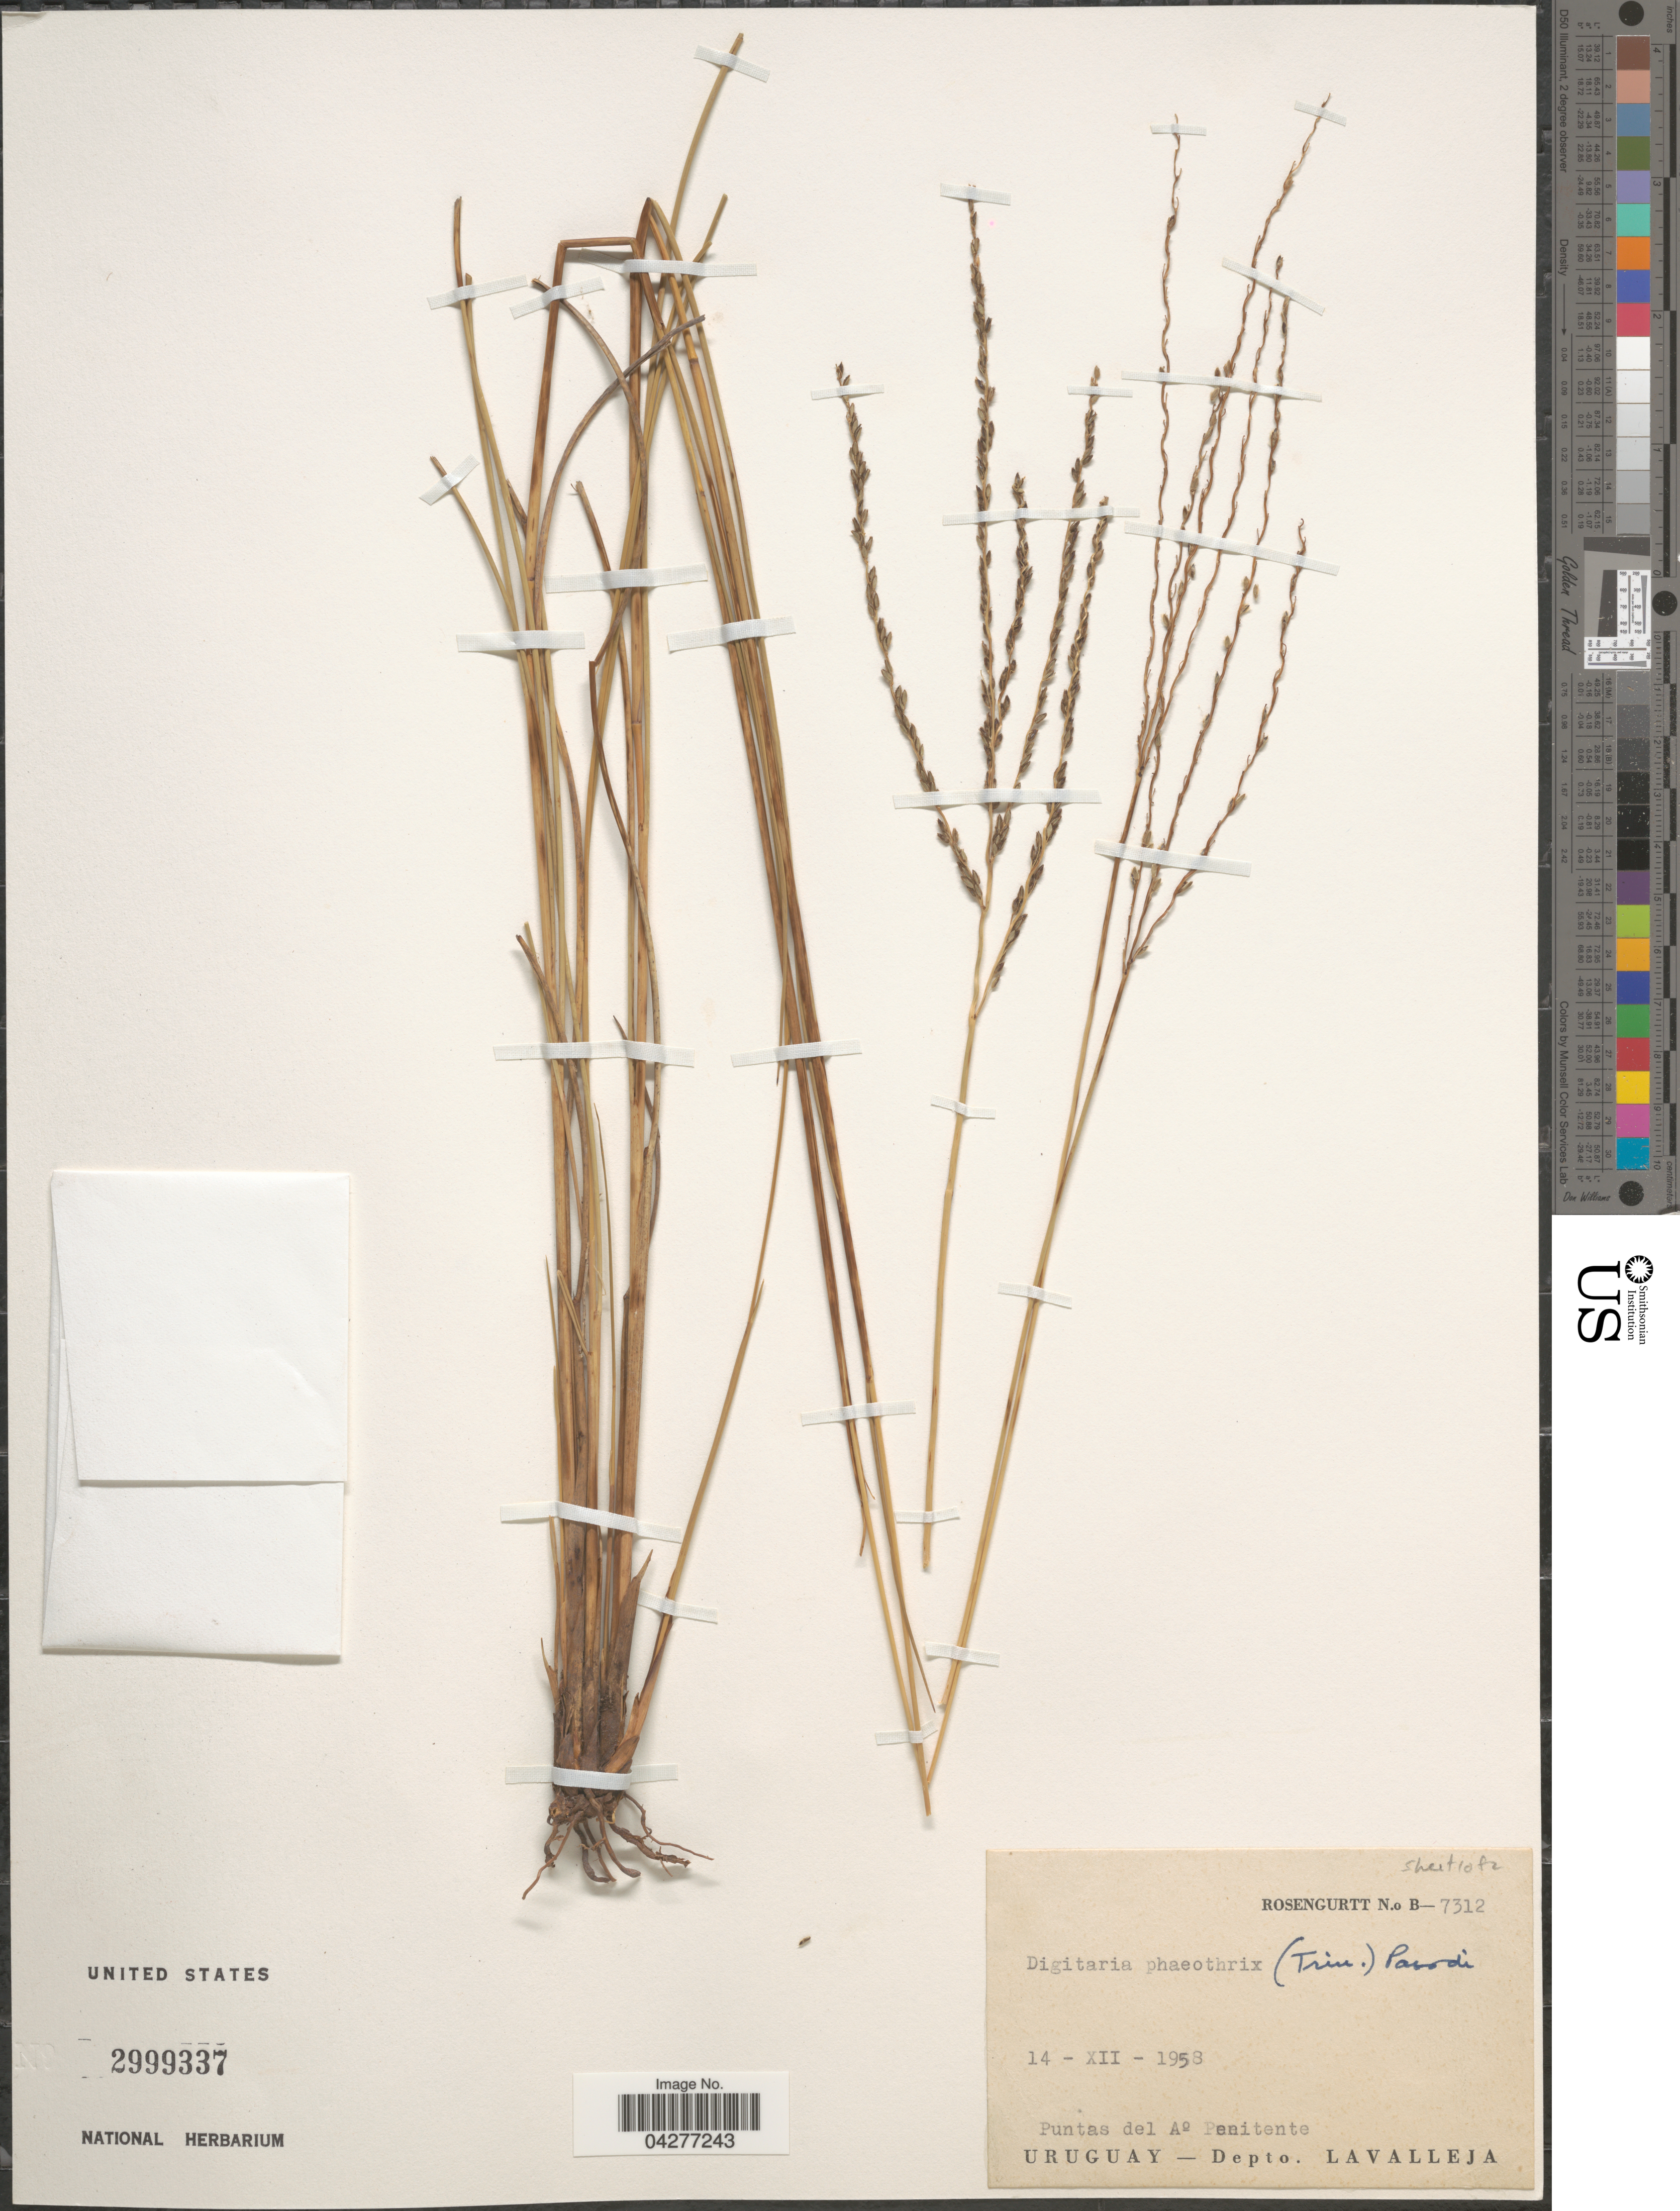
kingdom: Plantae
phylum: Tracheophyta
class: Liliopsida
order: Poales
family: Poaceae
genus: Digitaria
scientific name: Digitaria phaeothrix var. phaeothrix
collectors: Rosengurtt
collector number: B-7312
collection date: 1958-12-14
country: Uruguay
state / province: Lavalleja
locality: Puntas del Ao Penitente. Depto. Lavalleja.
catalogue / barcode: US 2999337